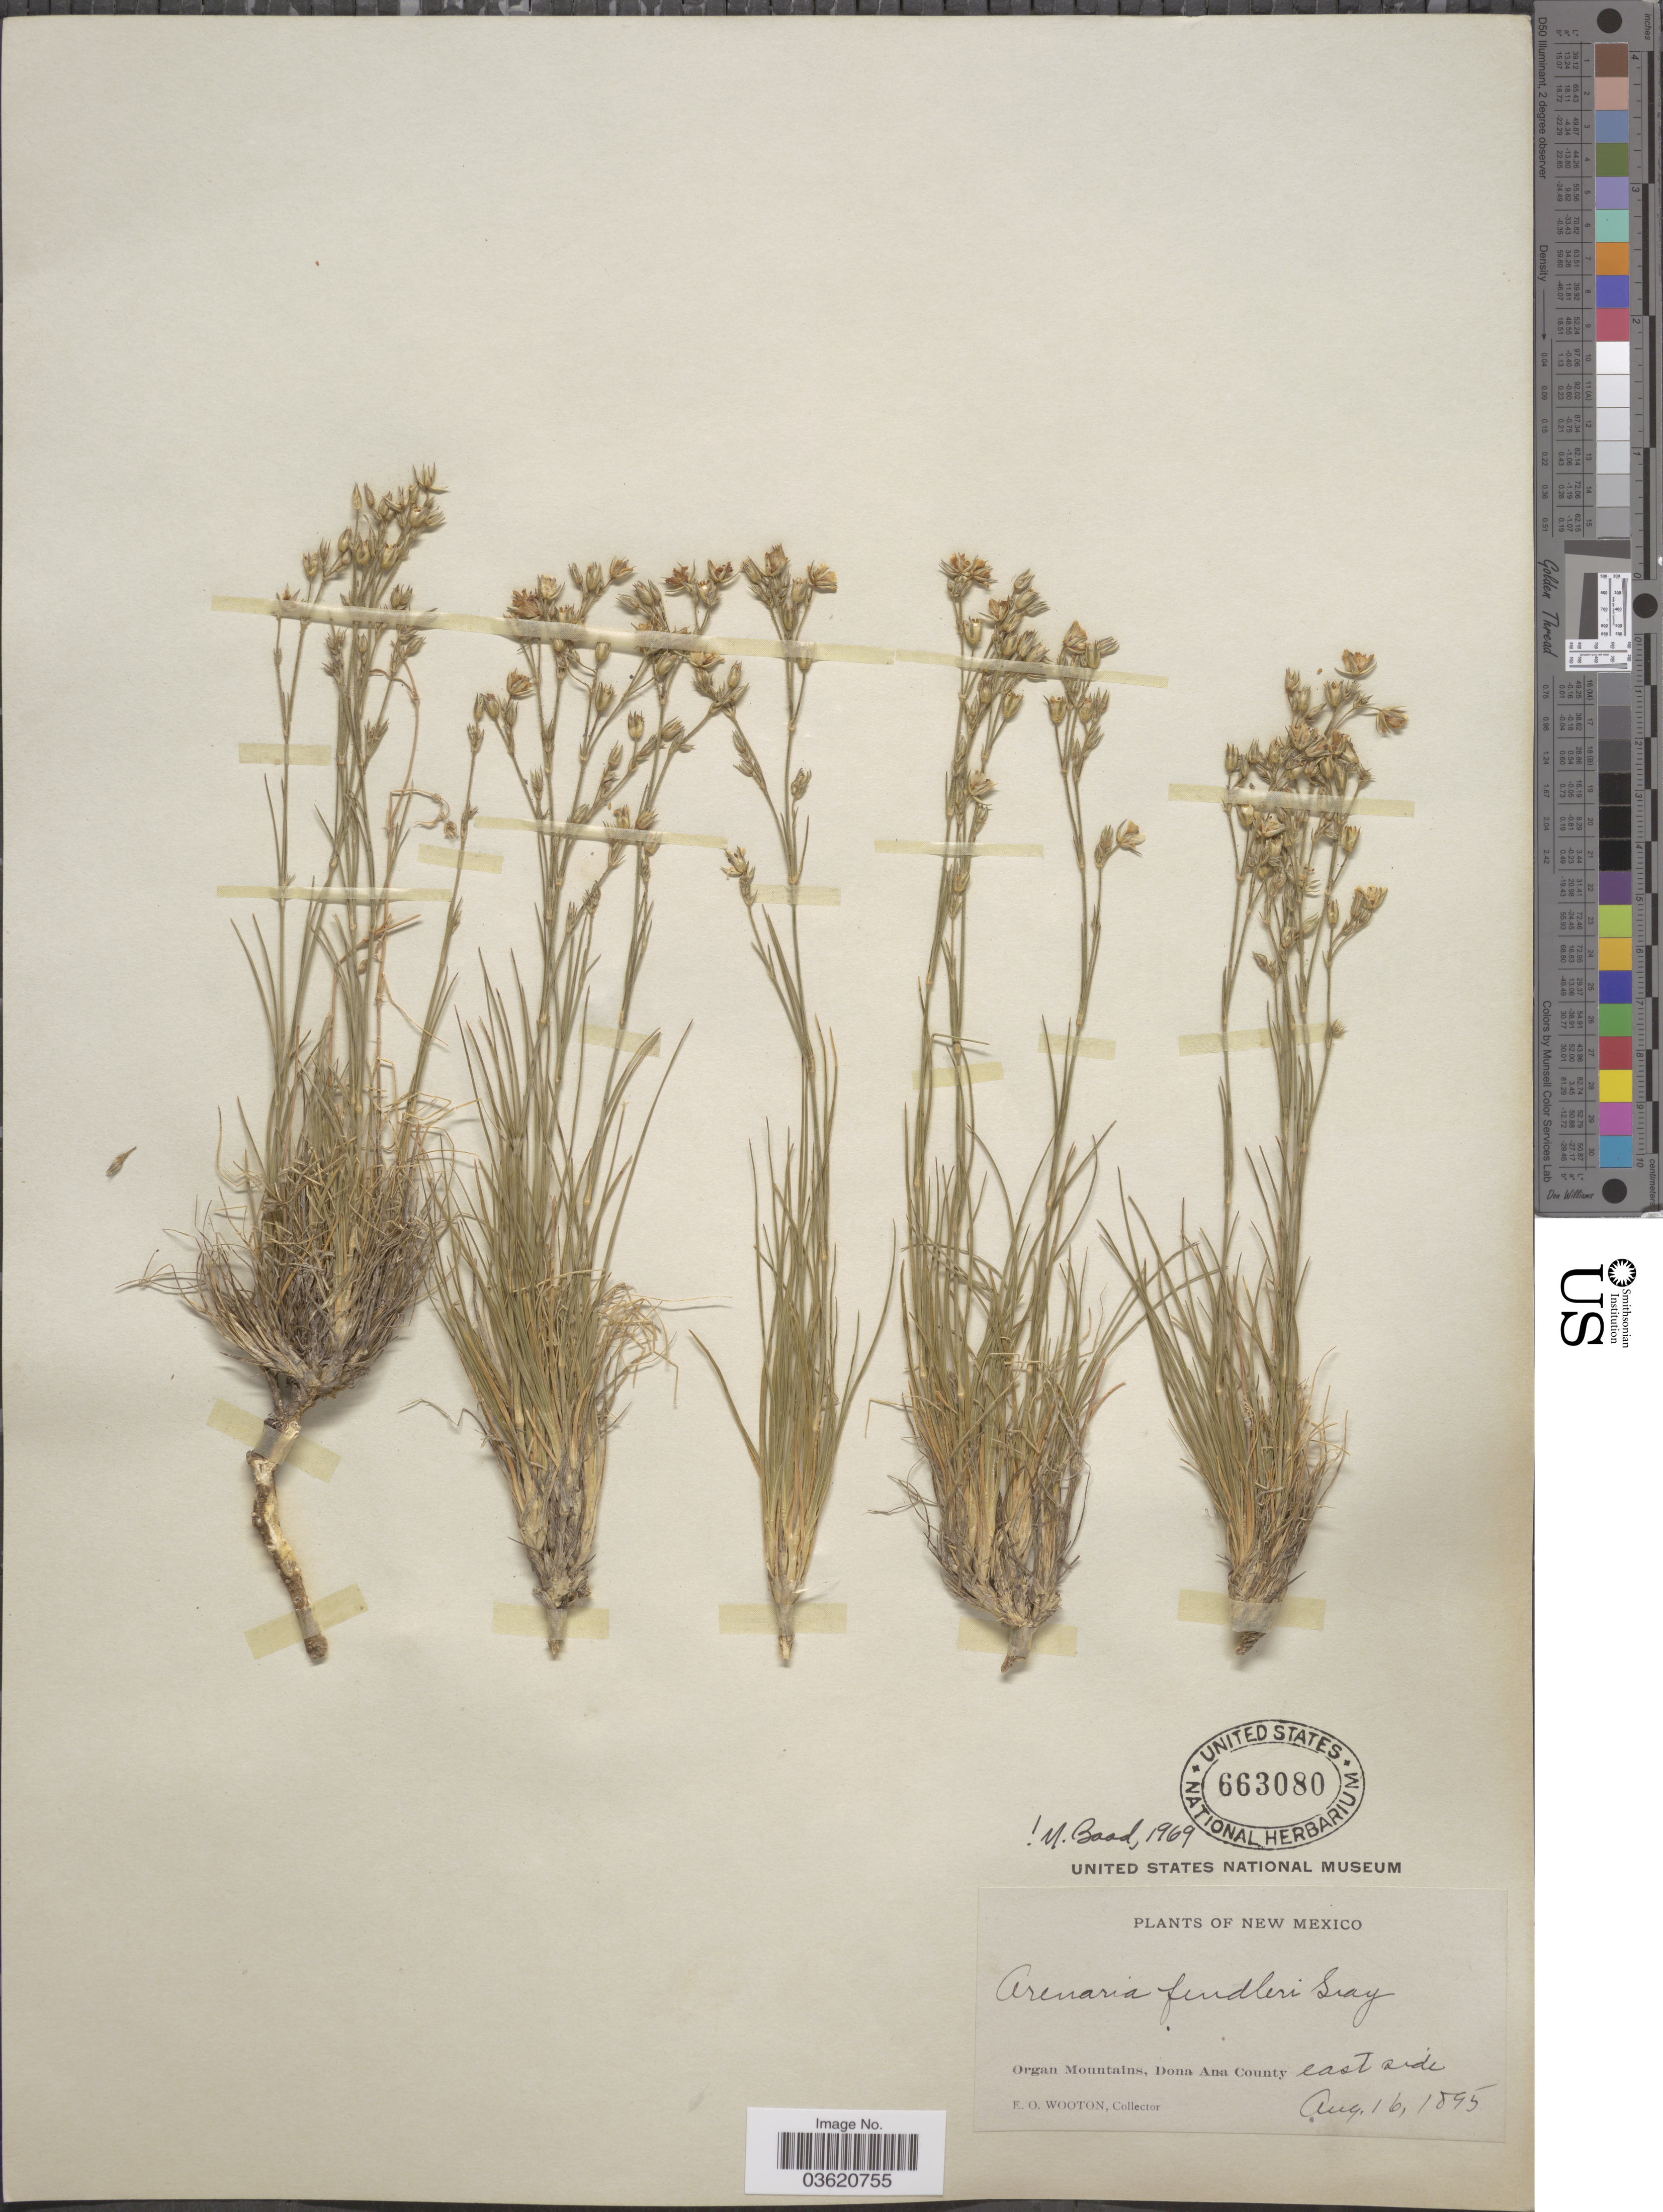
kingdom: Plantae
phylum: Tracheophyta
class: Magnoliopsida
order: Caryophyllales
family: Caryophyllaceae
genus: Eremogone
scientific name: Eremogone fendleri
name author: (A. Gray) Ikonn.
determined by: U.S. National Herbarium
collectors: E. O. Wooton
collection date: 1895-08-16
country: United States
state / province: New Mexico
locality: Organ Mountains, Dona Ana County east side.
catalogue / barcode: US 663080